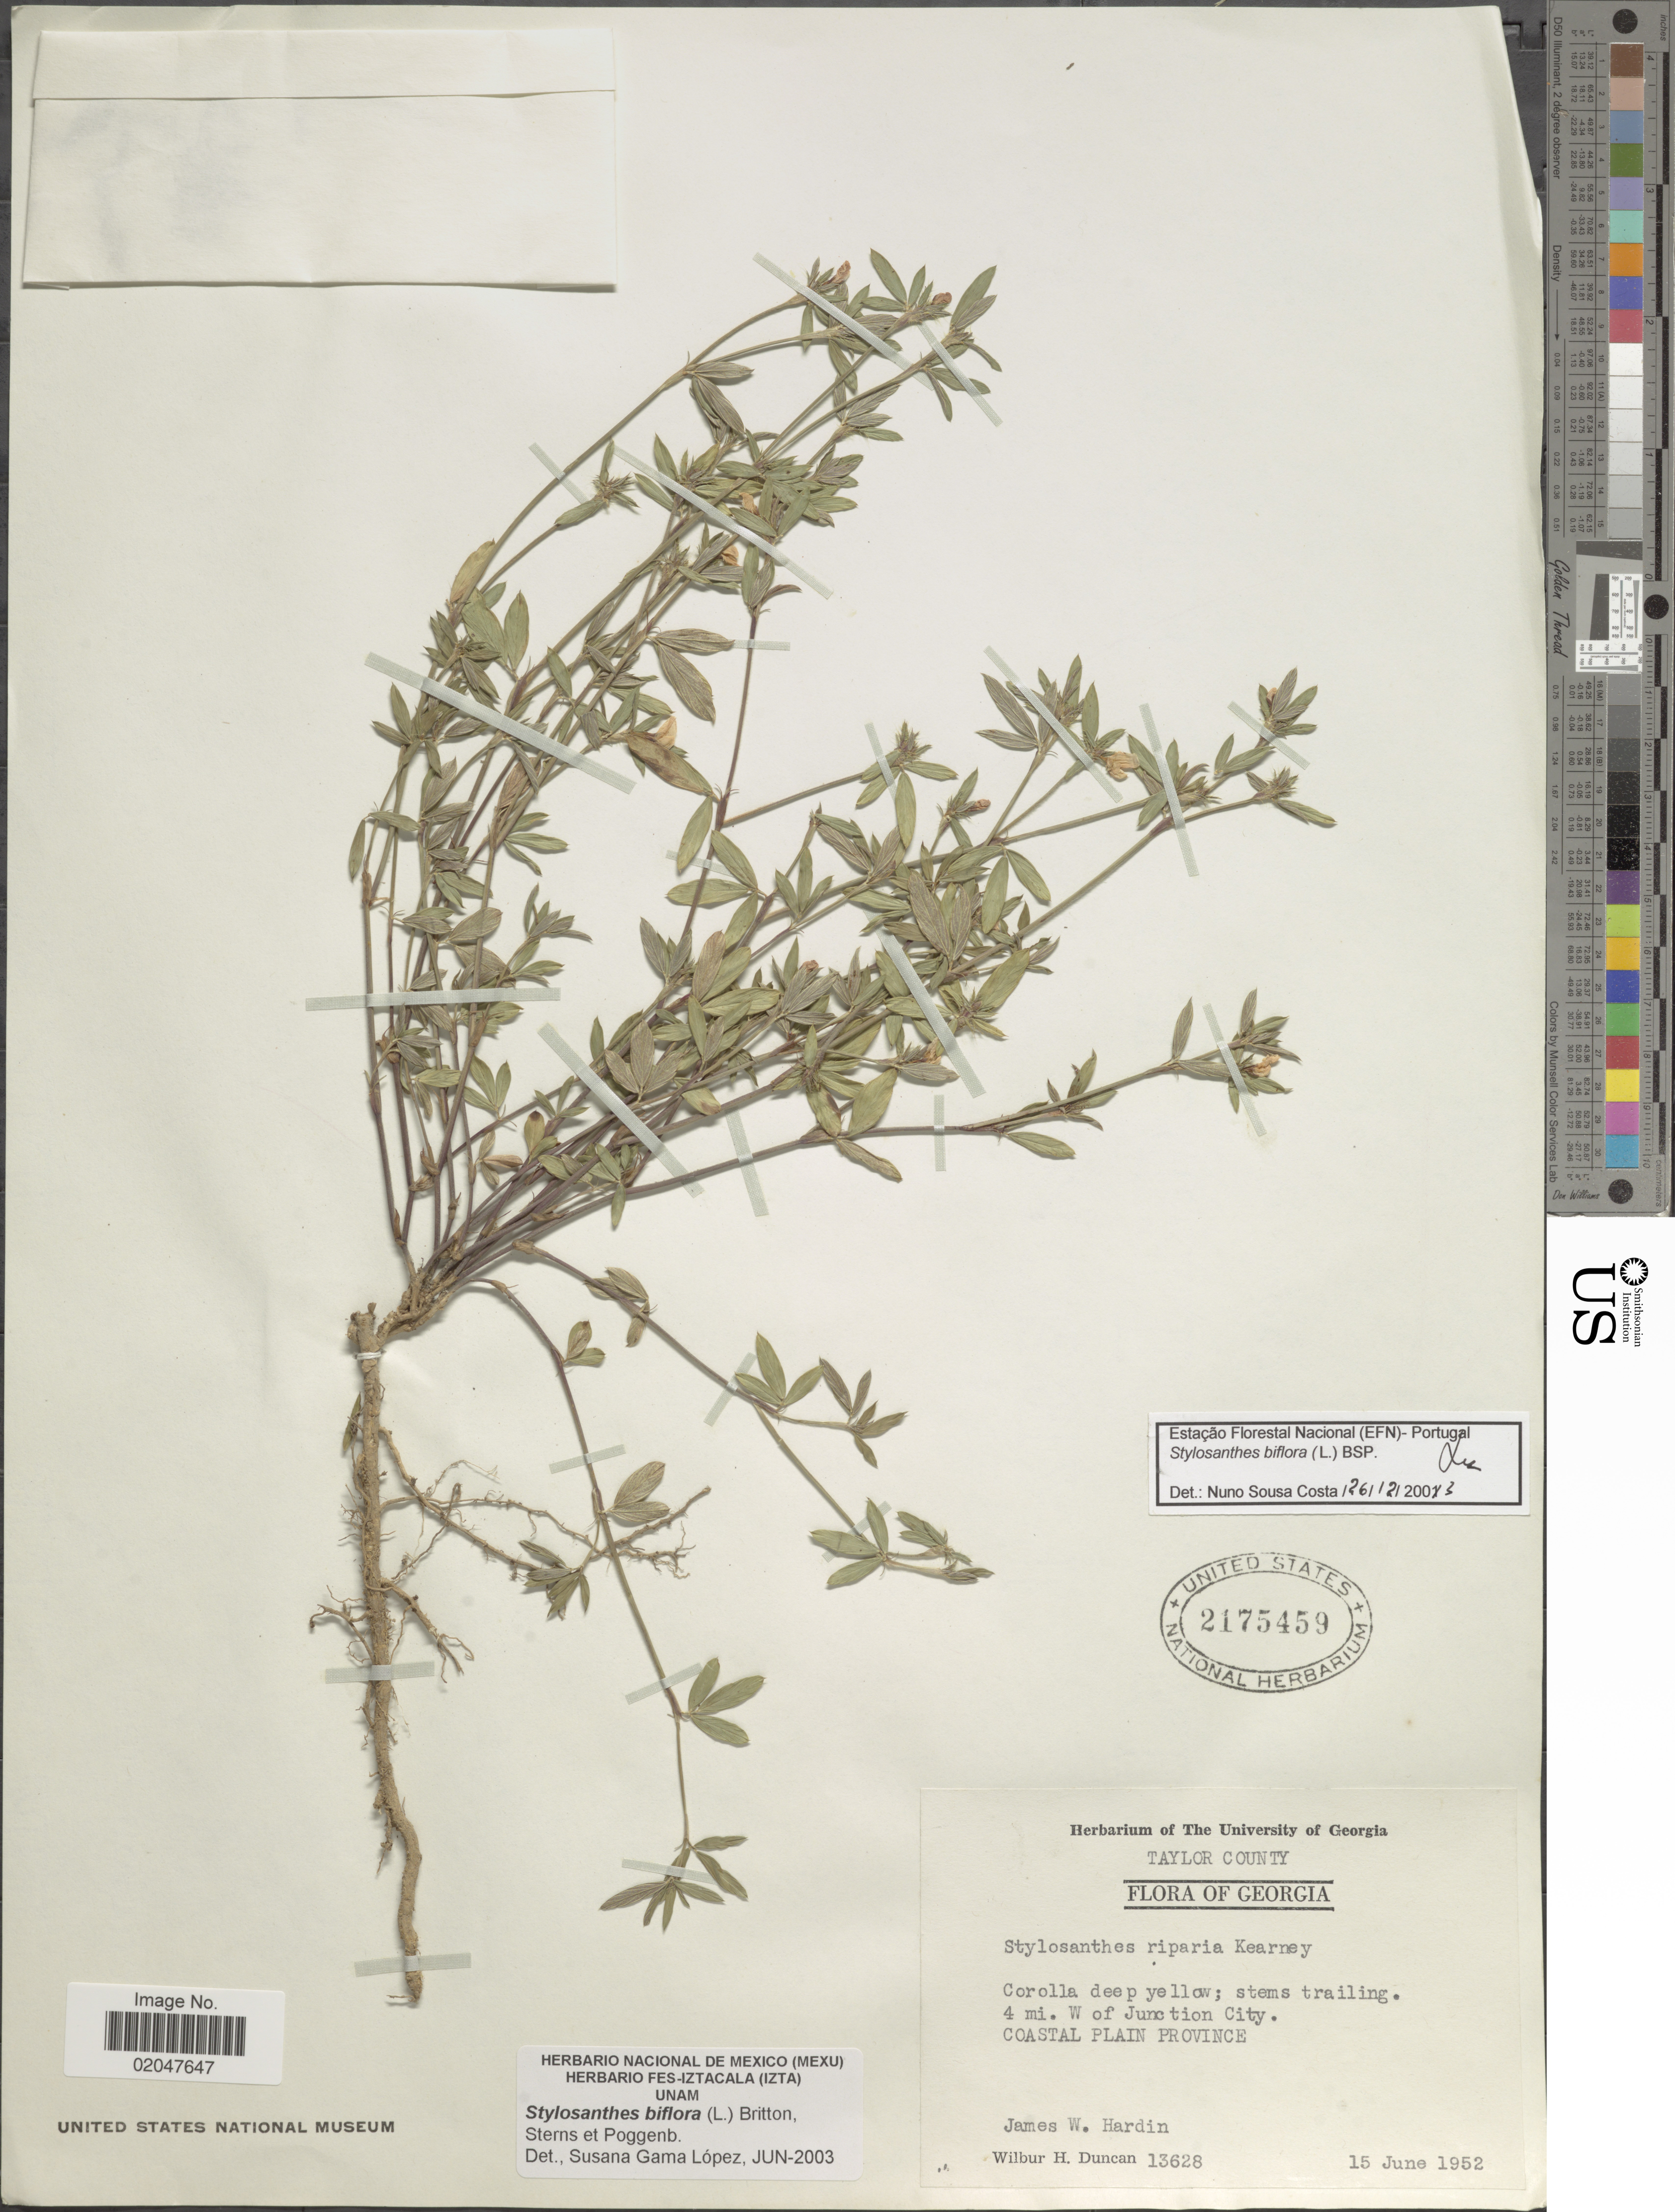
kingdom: Plantae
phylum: Tracheophyta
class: Magnoliopsida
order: Fabales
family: Fabaceae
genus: Stylosanthes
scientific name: Stylosanthes biflora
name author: (L.) Britton et al.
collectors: J. Hardin & W. H. Duncan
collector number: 13628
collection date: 1952-06-15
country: United States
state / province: Georgia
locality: Taylor County, 4 mi W of Junction City, Coastal Plain Province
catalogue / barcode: US 2175459